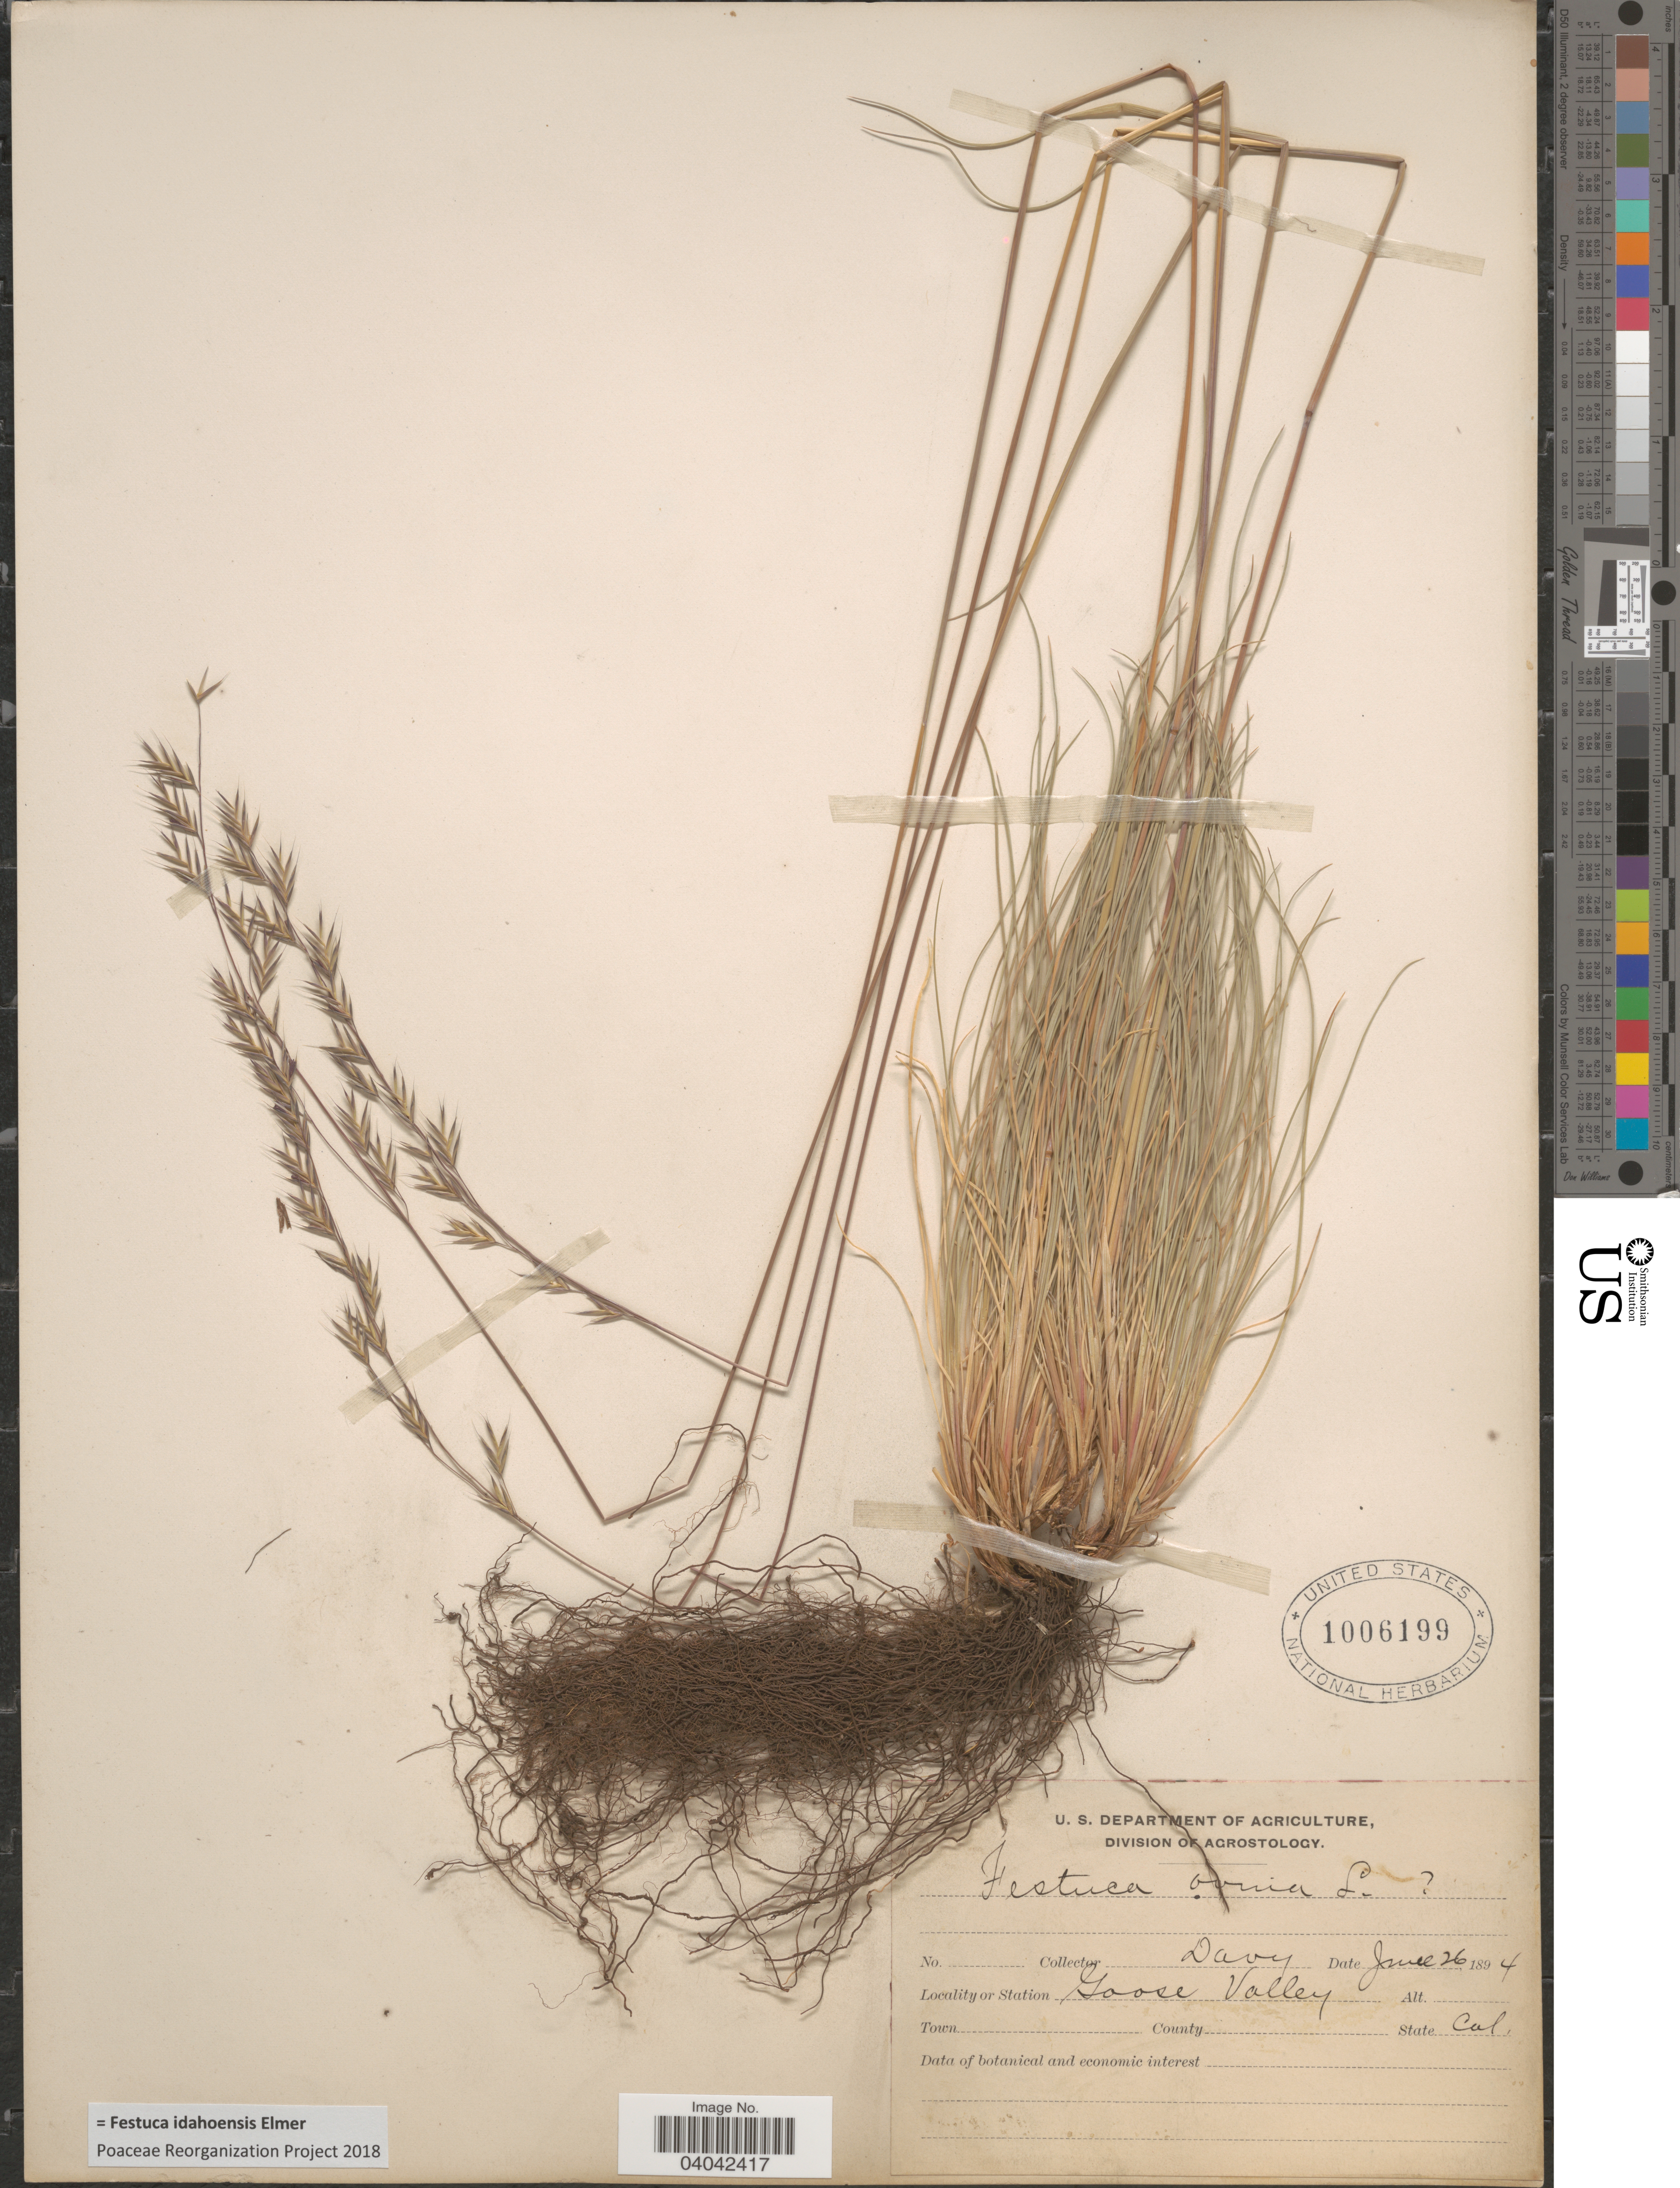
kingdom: Plantae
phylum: Tracheophyta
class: Liliopsida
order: Poales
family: Poaceae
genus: Festuca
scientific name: Festuca idahoensis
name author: Elmer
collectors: Davy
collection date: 1894-06-26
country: United States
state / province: California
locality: Station Goose Valley.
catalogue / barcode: US 1006199